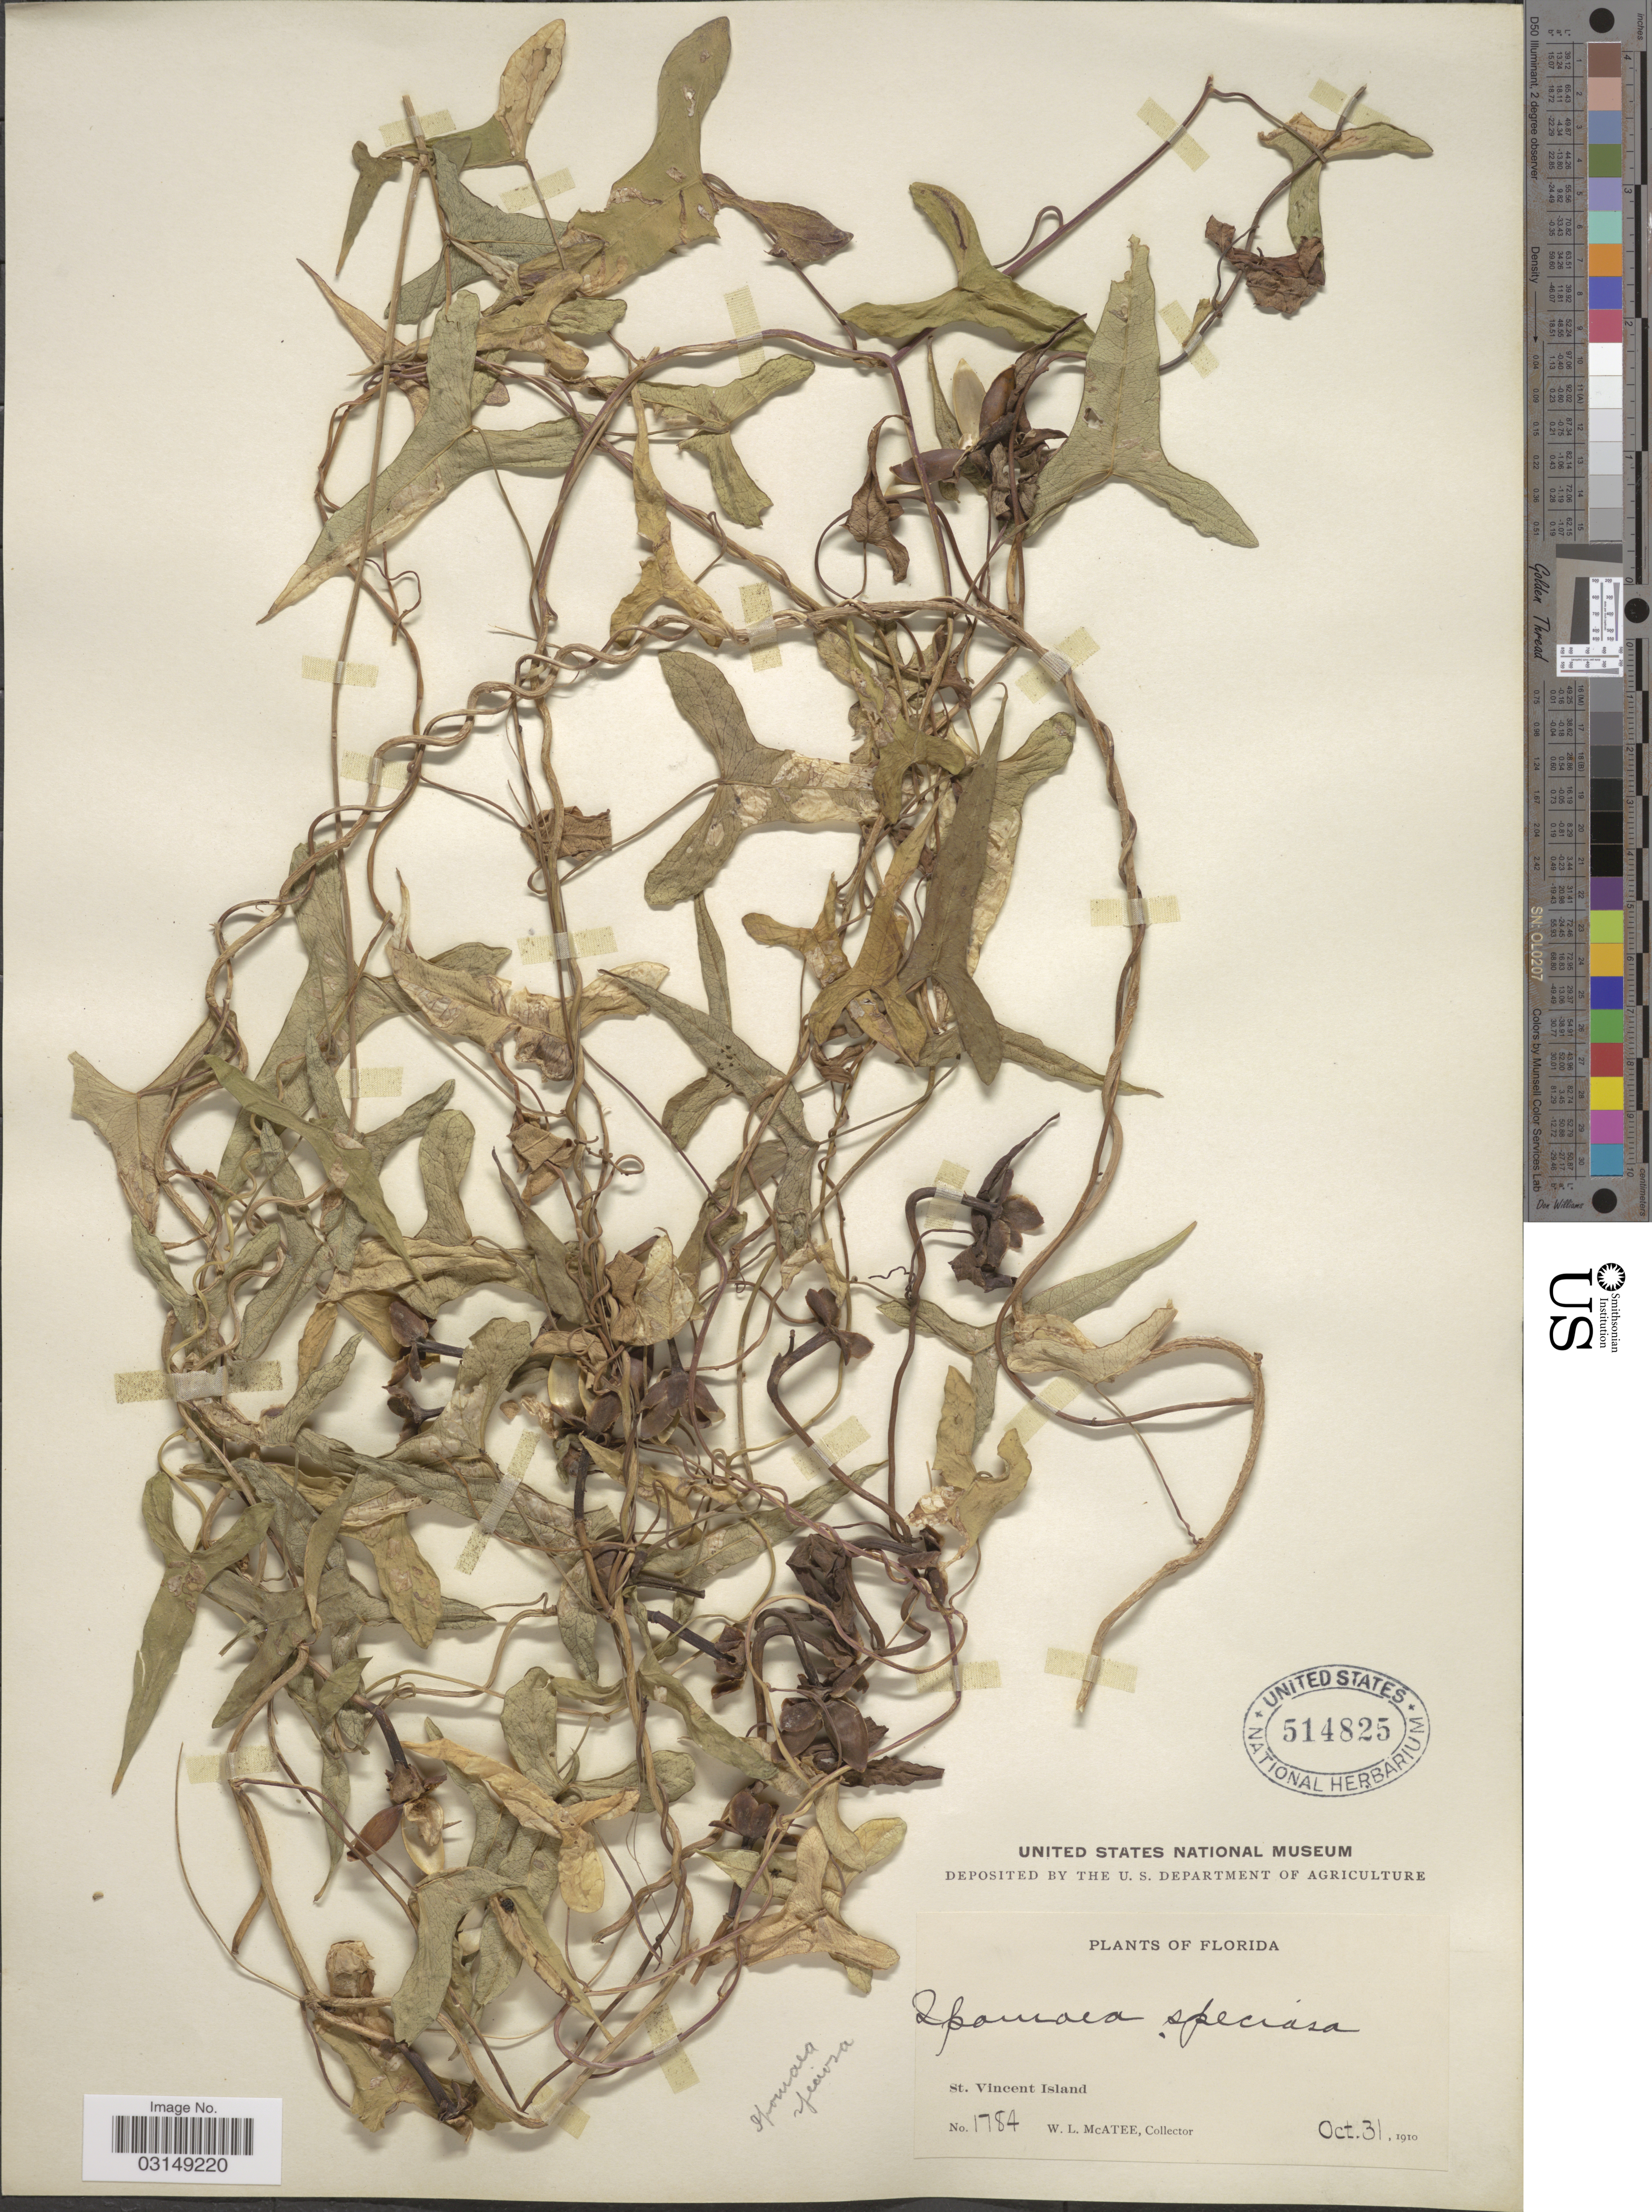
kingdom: Plantae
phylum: Tracheophyta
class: Magnoliopsida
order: Solanales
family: Convolvulaceae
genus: Ipomoea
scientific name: Ipomoea sagittata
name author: Poir.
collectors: W. McAtee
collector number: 1784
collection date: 1910-10-31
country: United States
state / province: Florida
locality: St. Vincent Island.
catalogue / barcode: US 514825